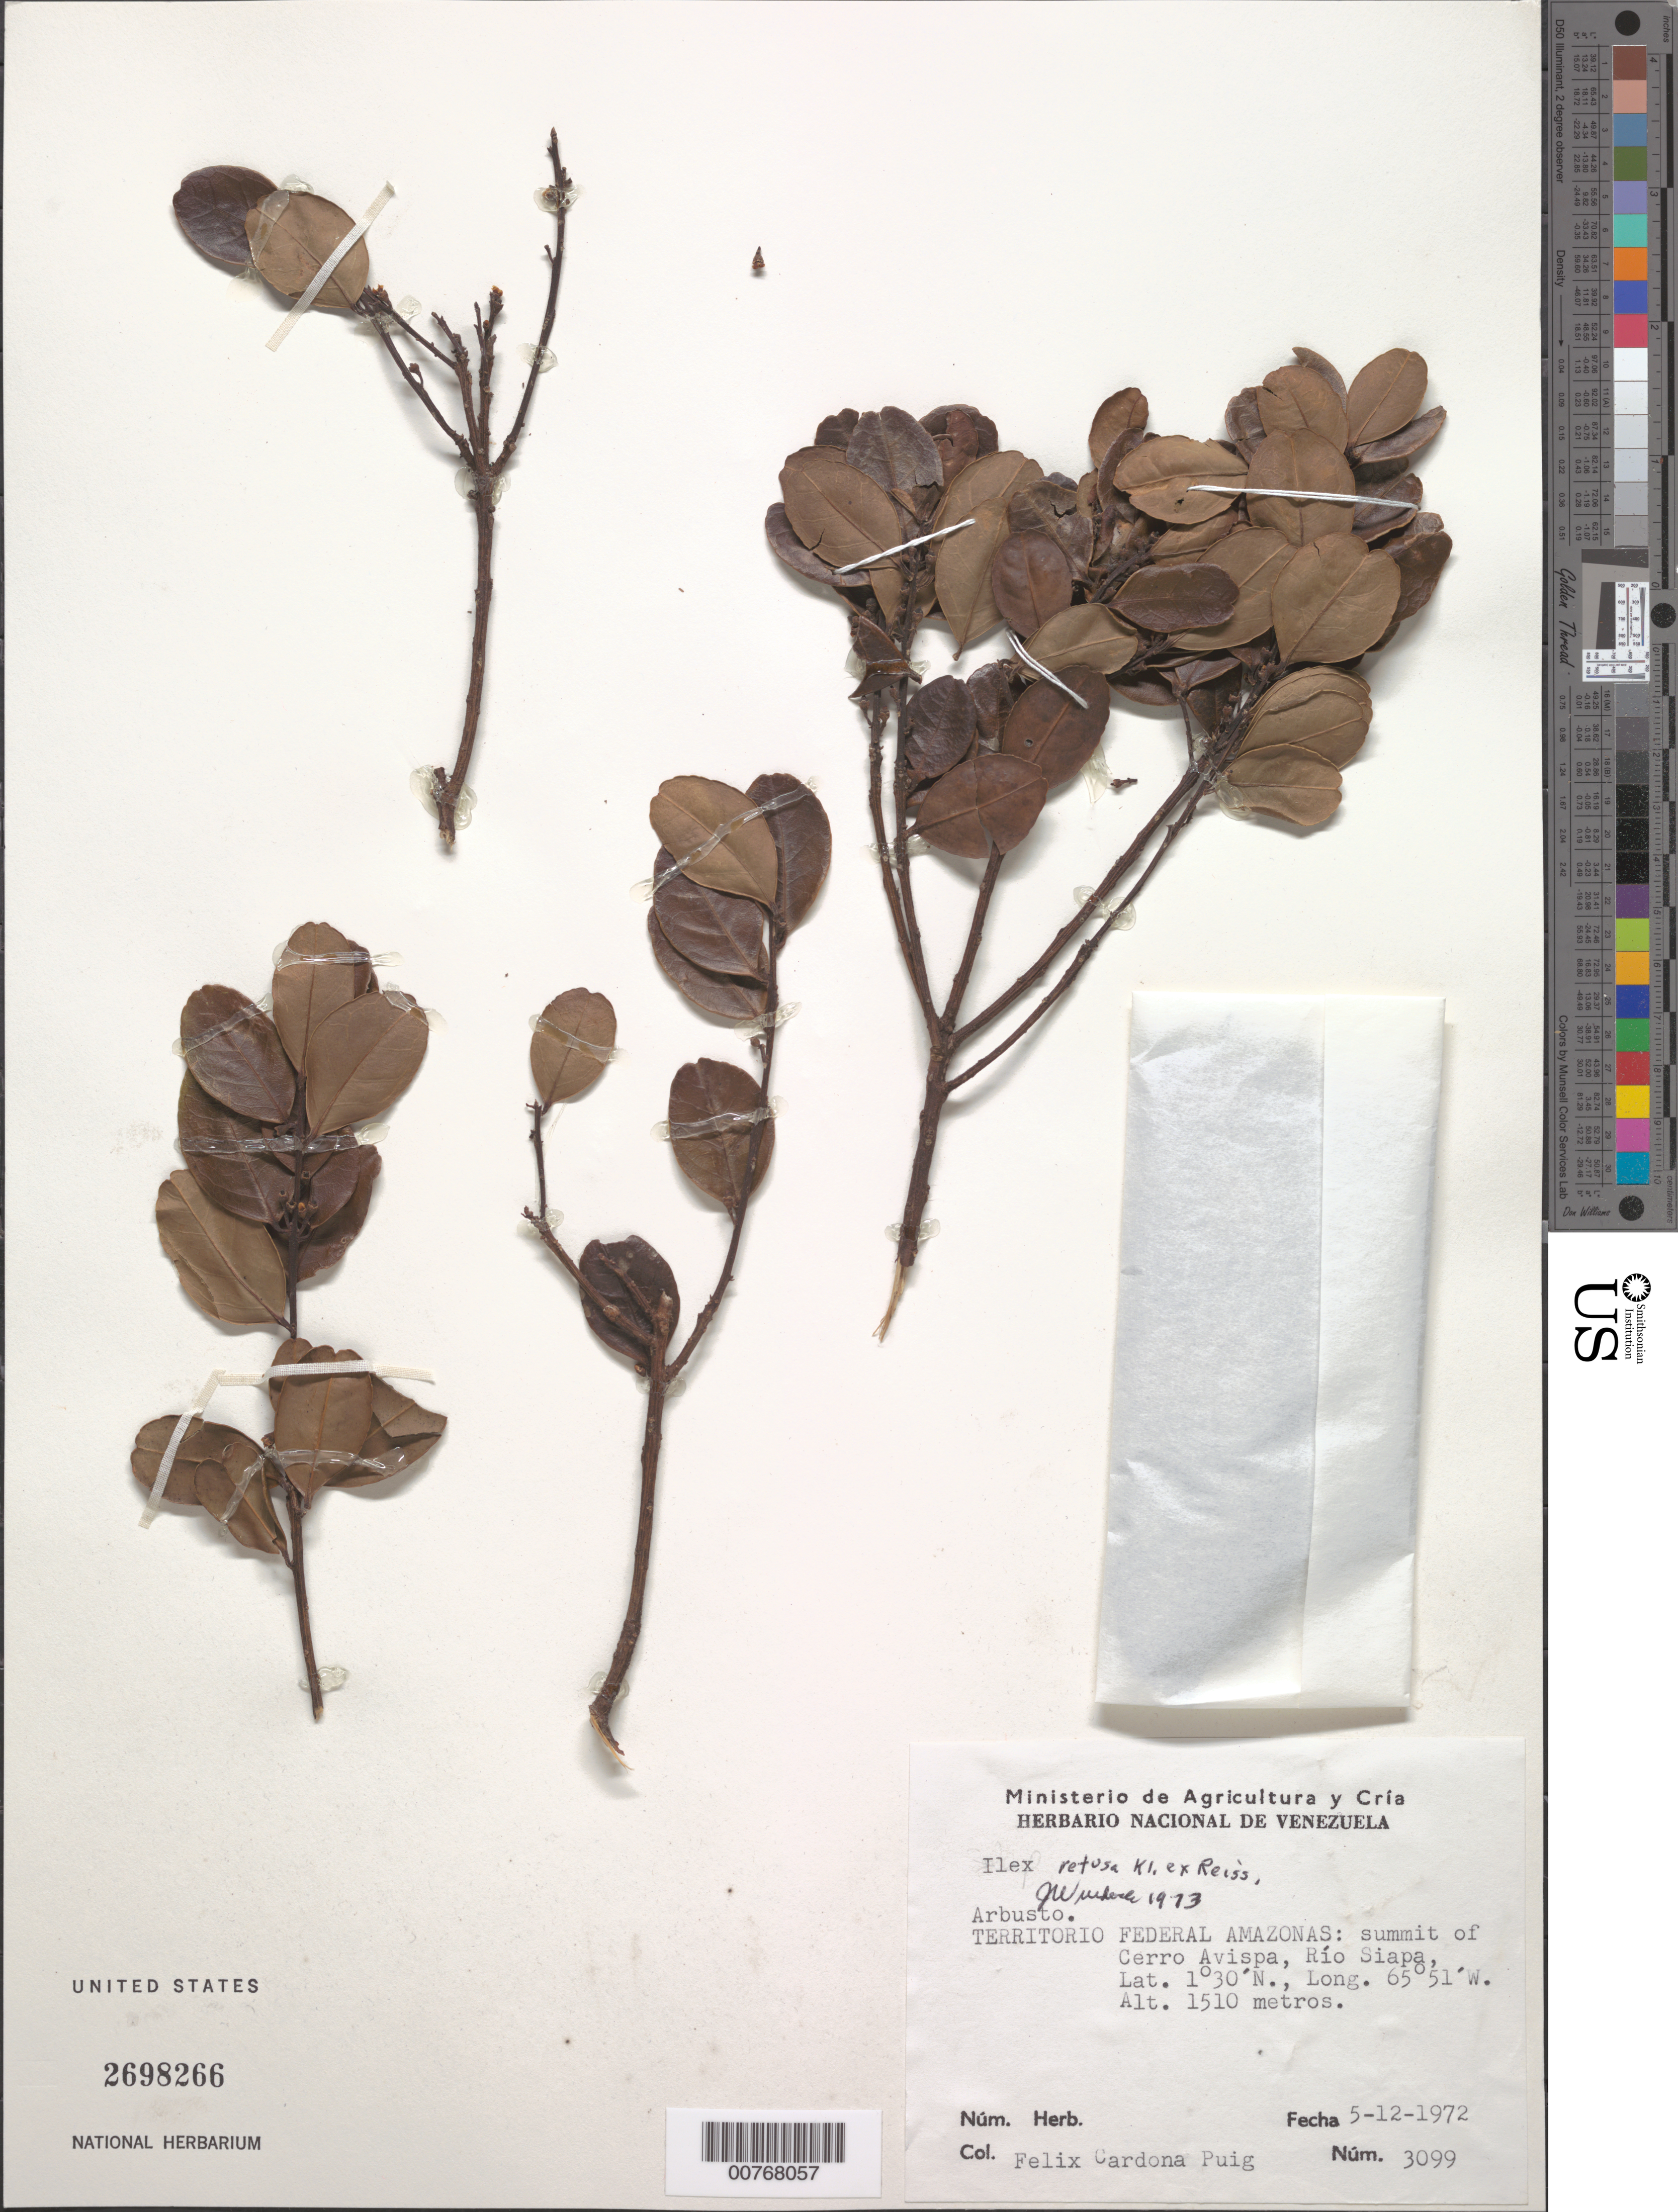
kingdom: Plantae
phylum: Tracheophyta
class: Magnoliopsida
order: Aquifoliales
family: Aquifoliaceae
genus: Ilex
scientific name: Ilex retusa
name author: Klotzsch ex Reissek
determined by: Wurdack, John J., (US), US (UNITED STATES)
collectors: F. Cardona Puig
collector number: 3099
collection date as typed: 5-Dec-72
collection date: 1972-12-05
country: Venezuela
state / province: Amazonas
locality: Cerro Avispa, cumbre, Río Siapa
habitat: Summit of cerro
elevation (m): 1510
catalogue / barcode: US 2698266